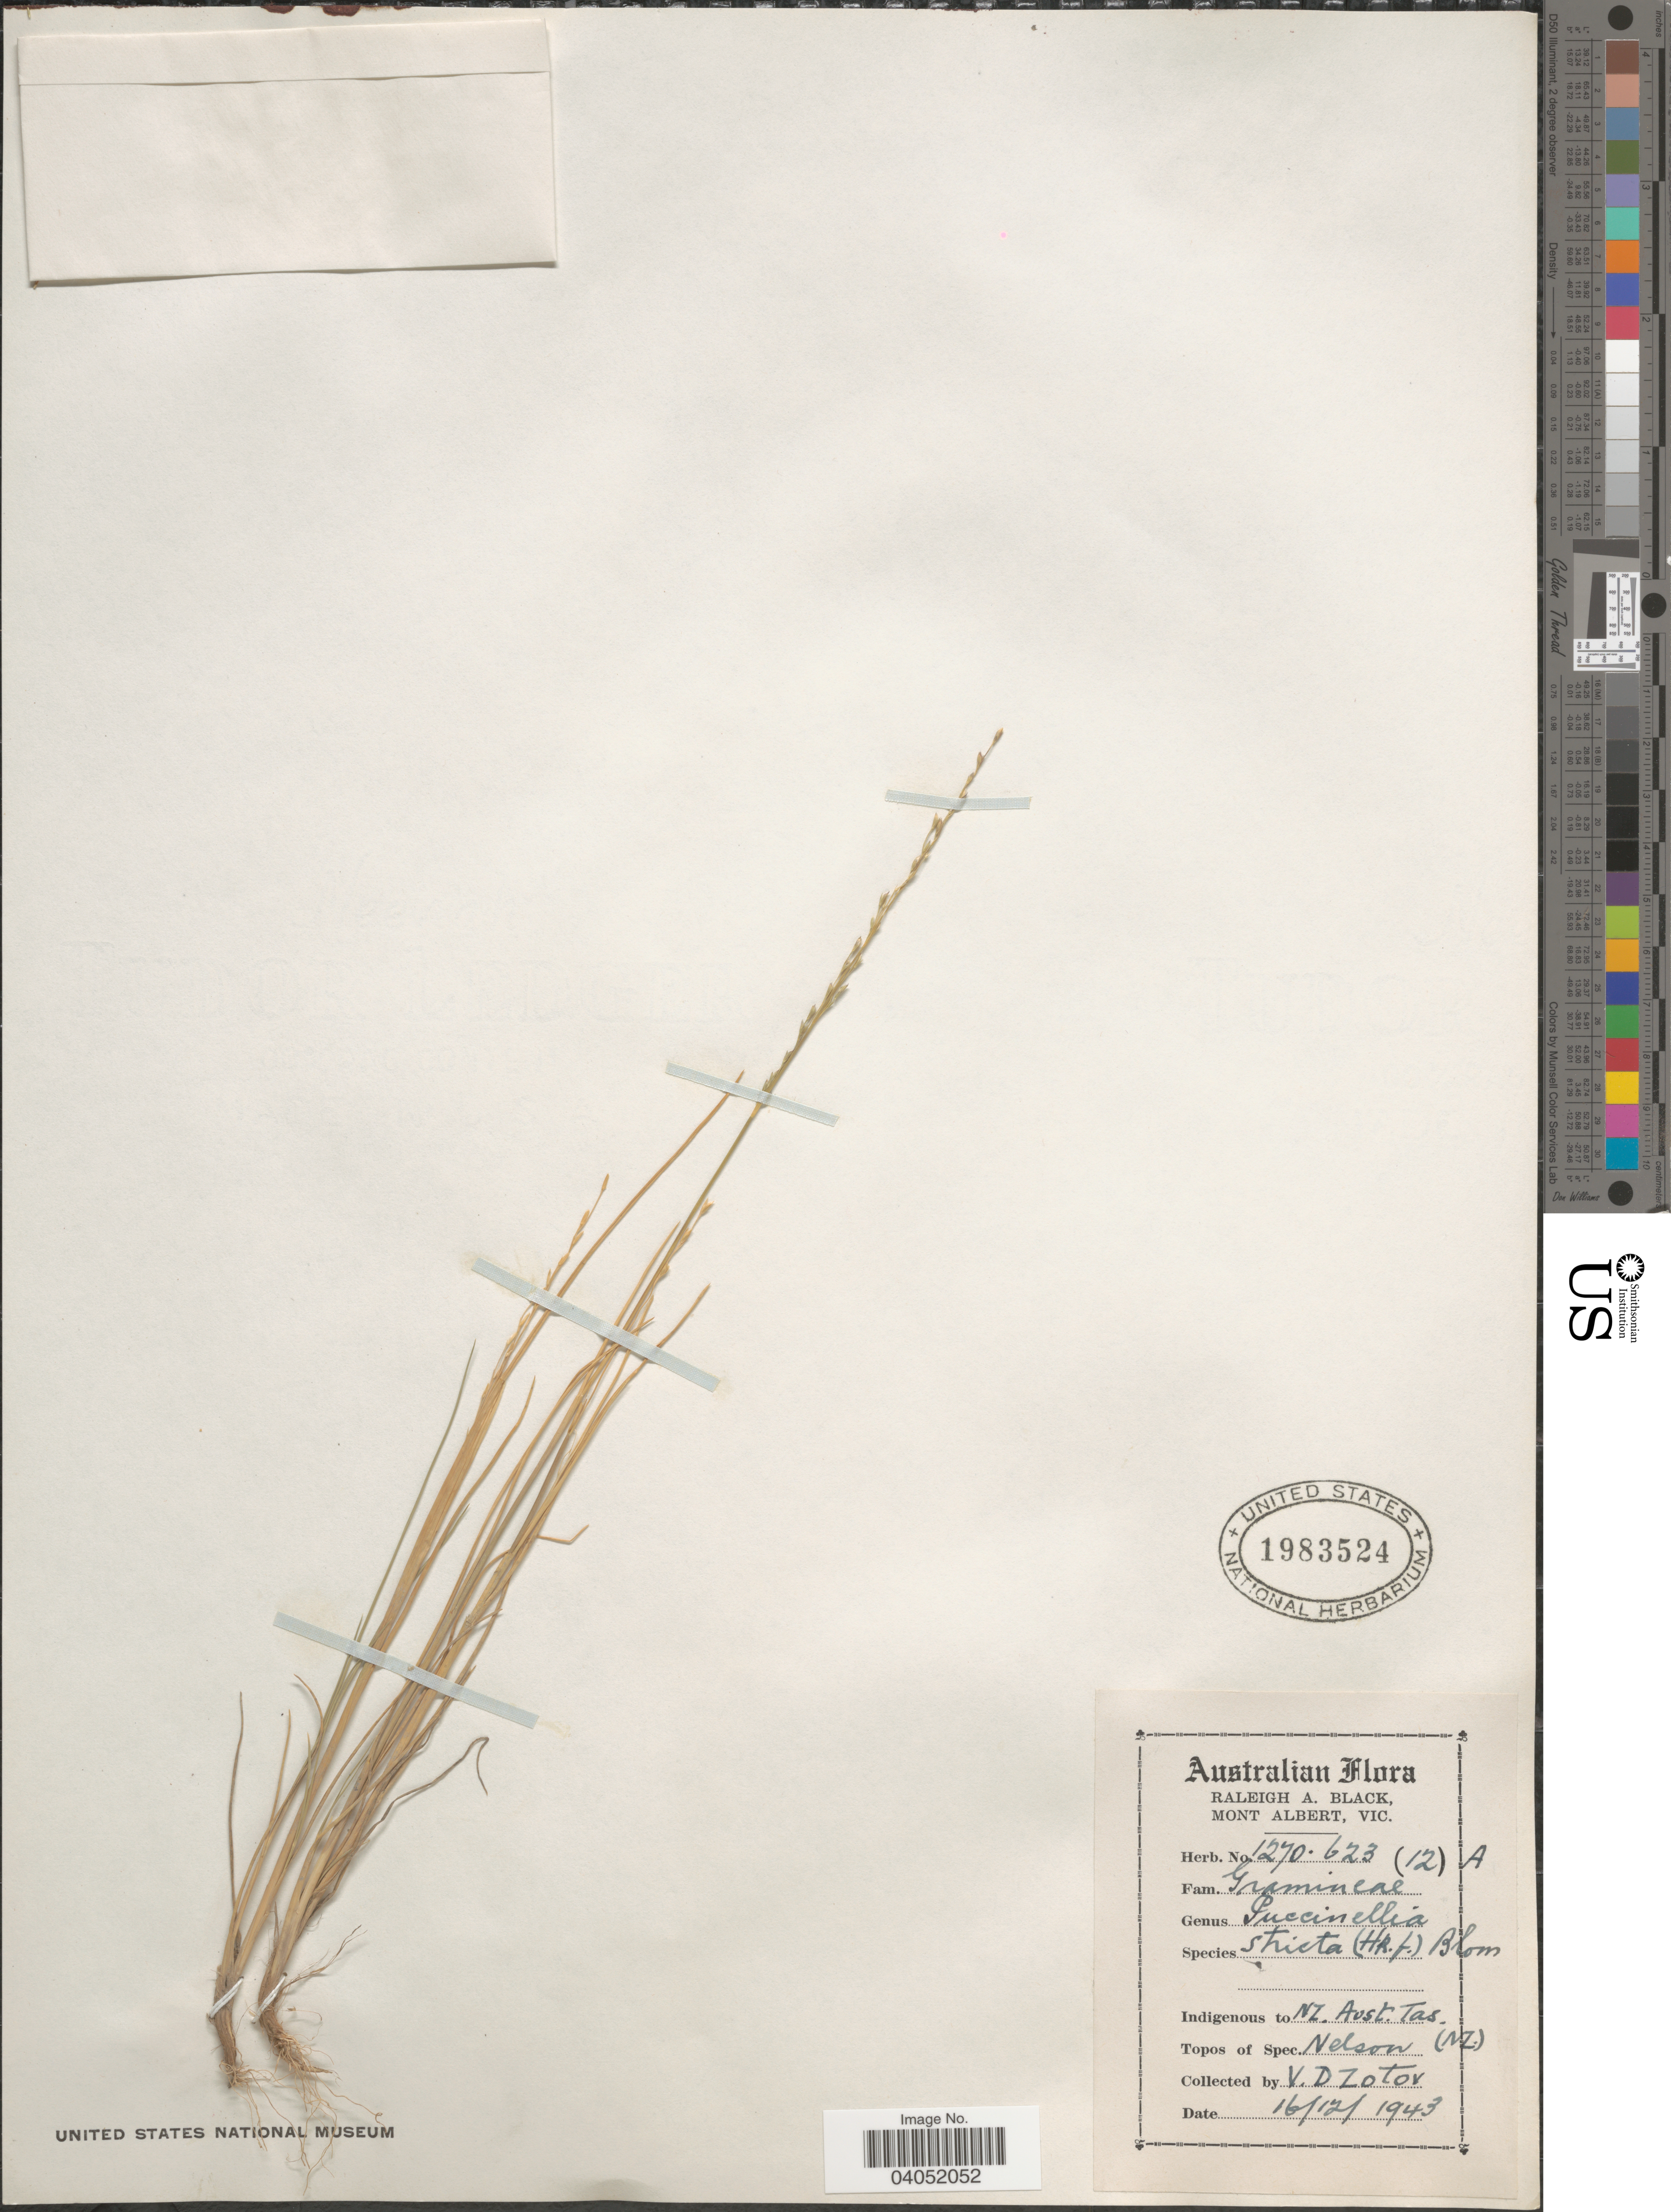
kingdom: Plantae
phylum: Tracheophyta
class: Liliopsida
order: Poales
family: Poaceae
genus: Puccinellia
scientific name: Puccinellia stricta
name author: Keng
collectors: V. Zotov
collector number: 1270.623(12)A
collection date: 1943-12-16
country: New Zealand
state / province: Nelson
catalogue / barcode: US 1983524